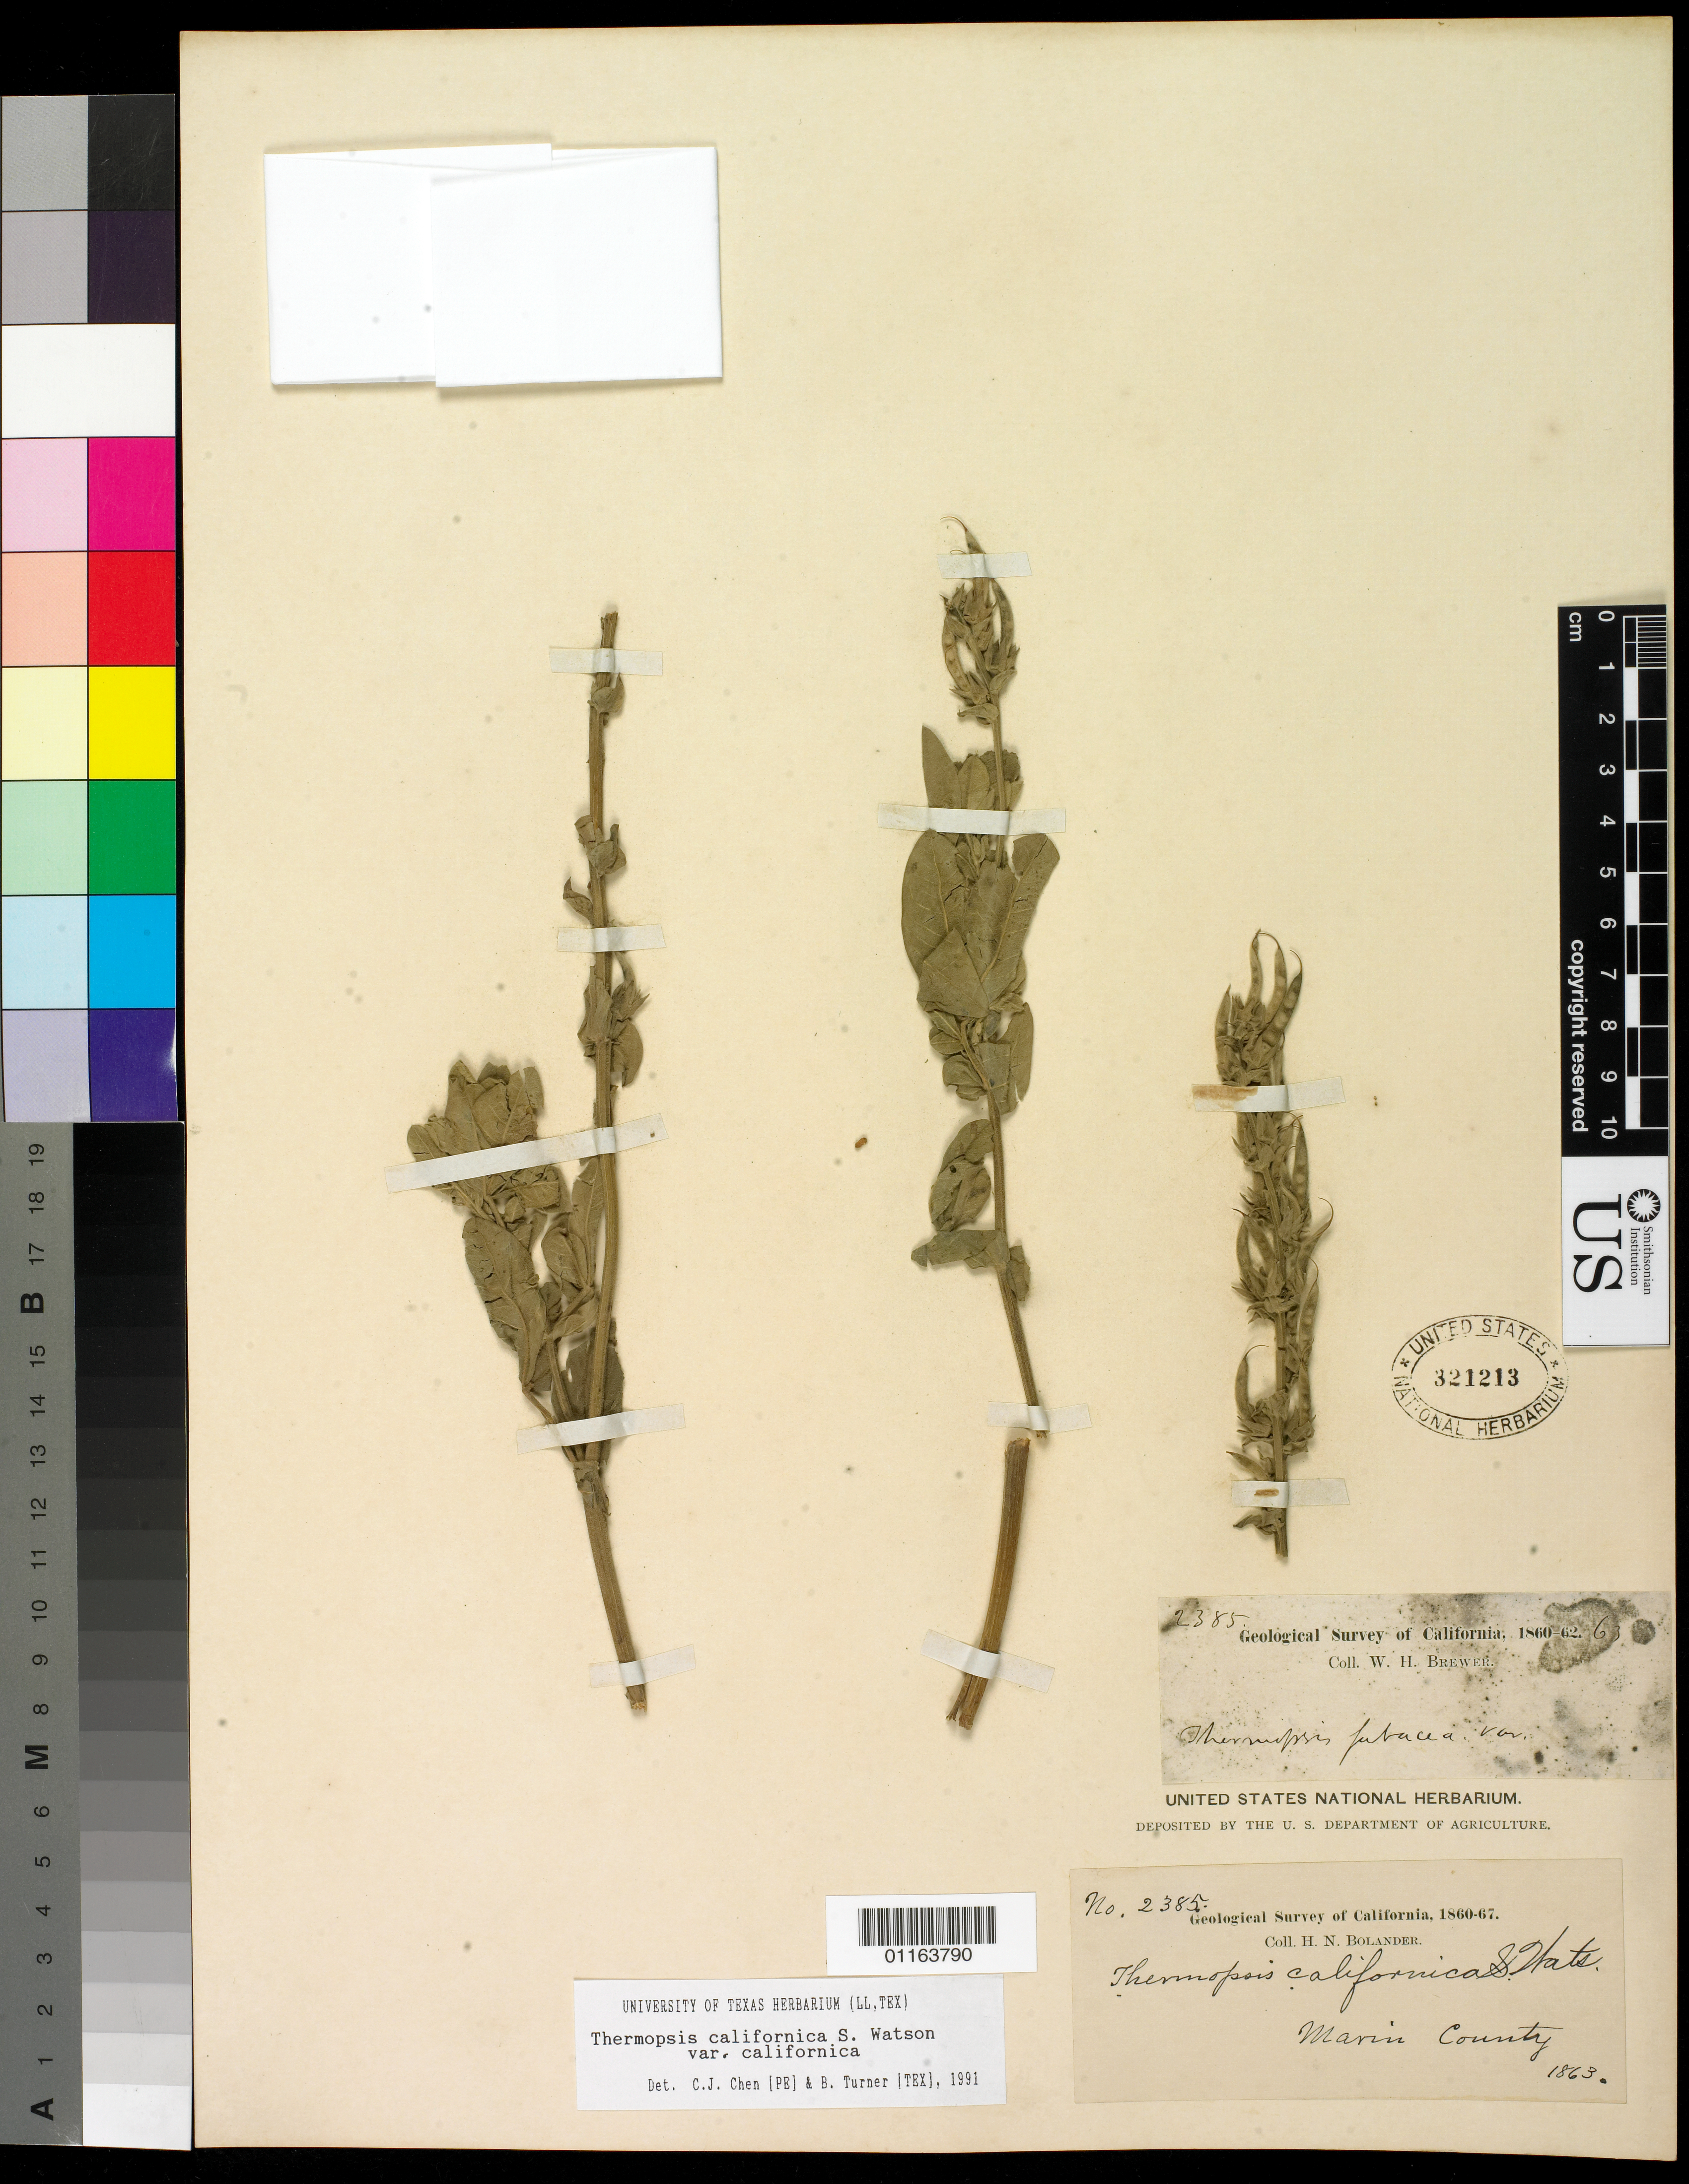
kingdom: Plantae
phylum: Tracheophyta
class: Magnoliopsida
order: Fabales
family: Fabaceae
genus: Thermopsis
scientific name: Thermopsis californica var. californica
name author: S. Watson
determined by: Turner, B.; Chen, J.-C.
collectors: H. Bolander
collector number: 2385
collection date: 1863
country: United States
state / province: California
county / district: Marin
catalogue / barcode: US 321213